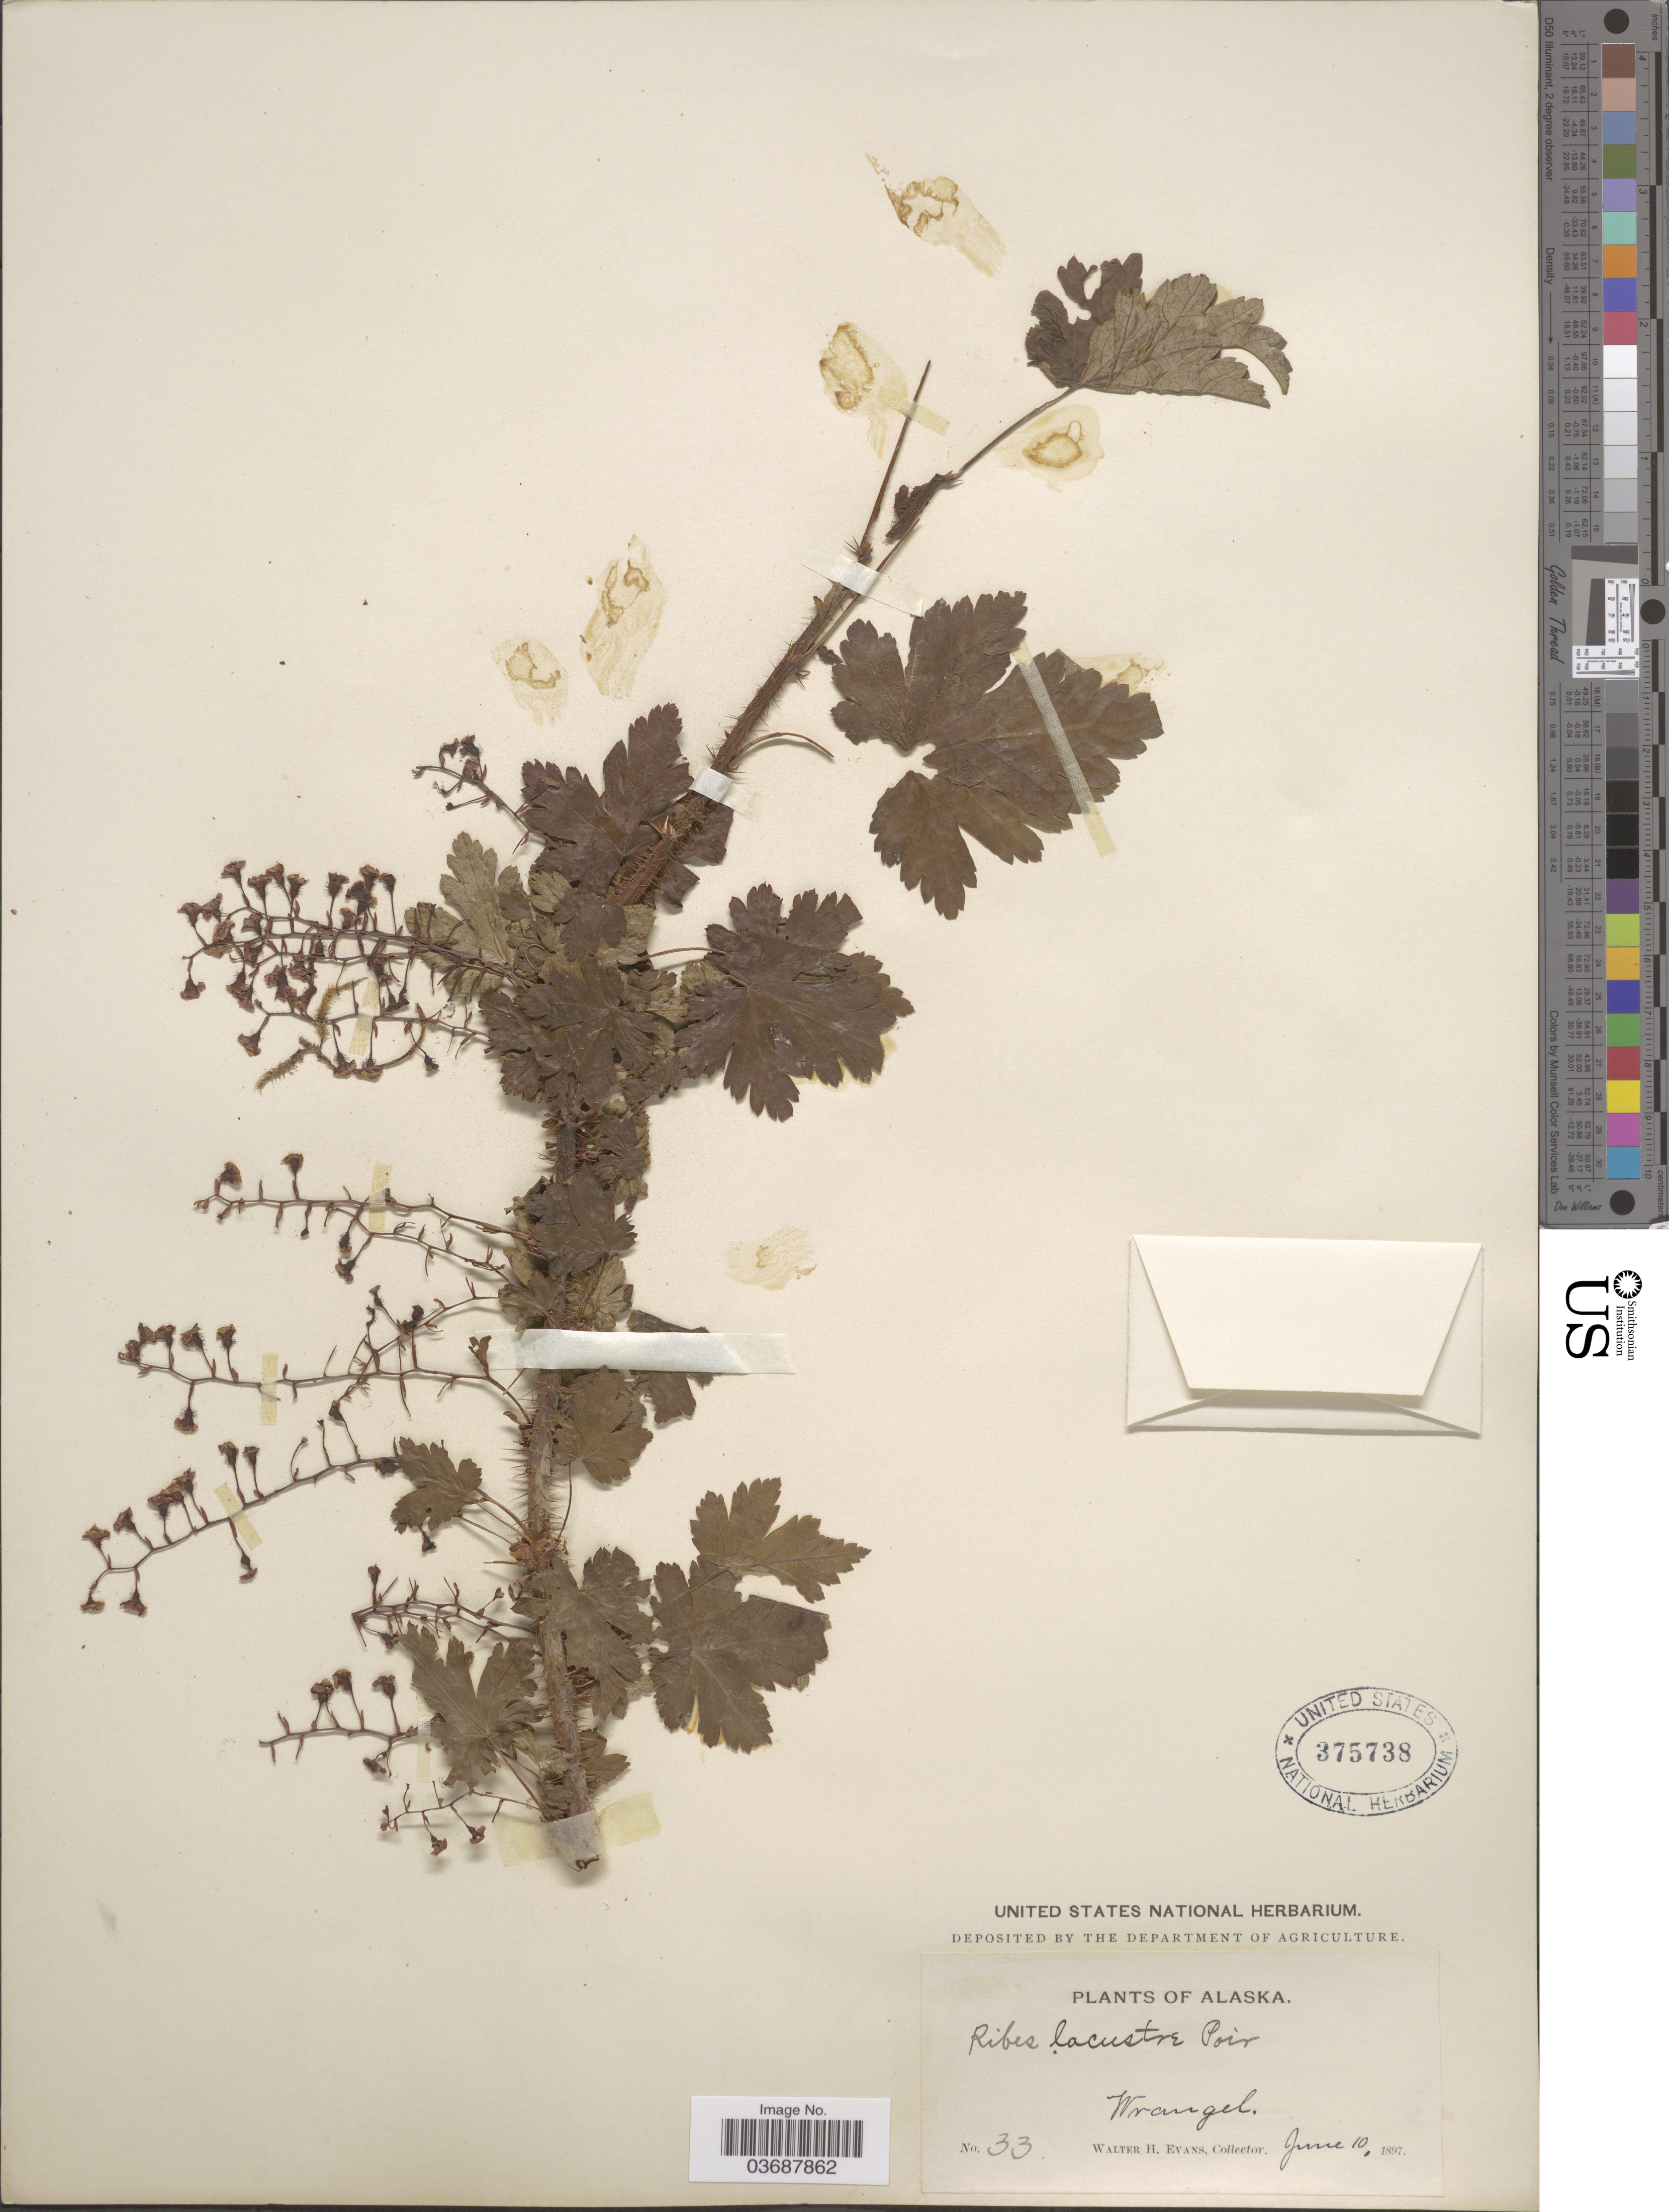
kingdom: Plantae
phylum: Tracheophyta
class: Magnoliopsida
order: Saxifragales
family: Grossulariaceae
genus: Ribes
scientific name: Ribes lacustre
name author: (Pers.) Poir.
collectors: W. H. Evans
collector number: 33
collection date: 1897-06-10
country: United States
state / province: Alaska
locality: Wrangell.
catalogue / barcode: US 375738